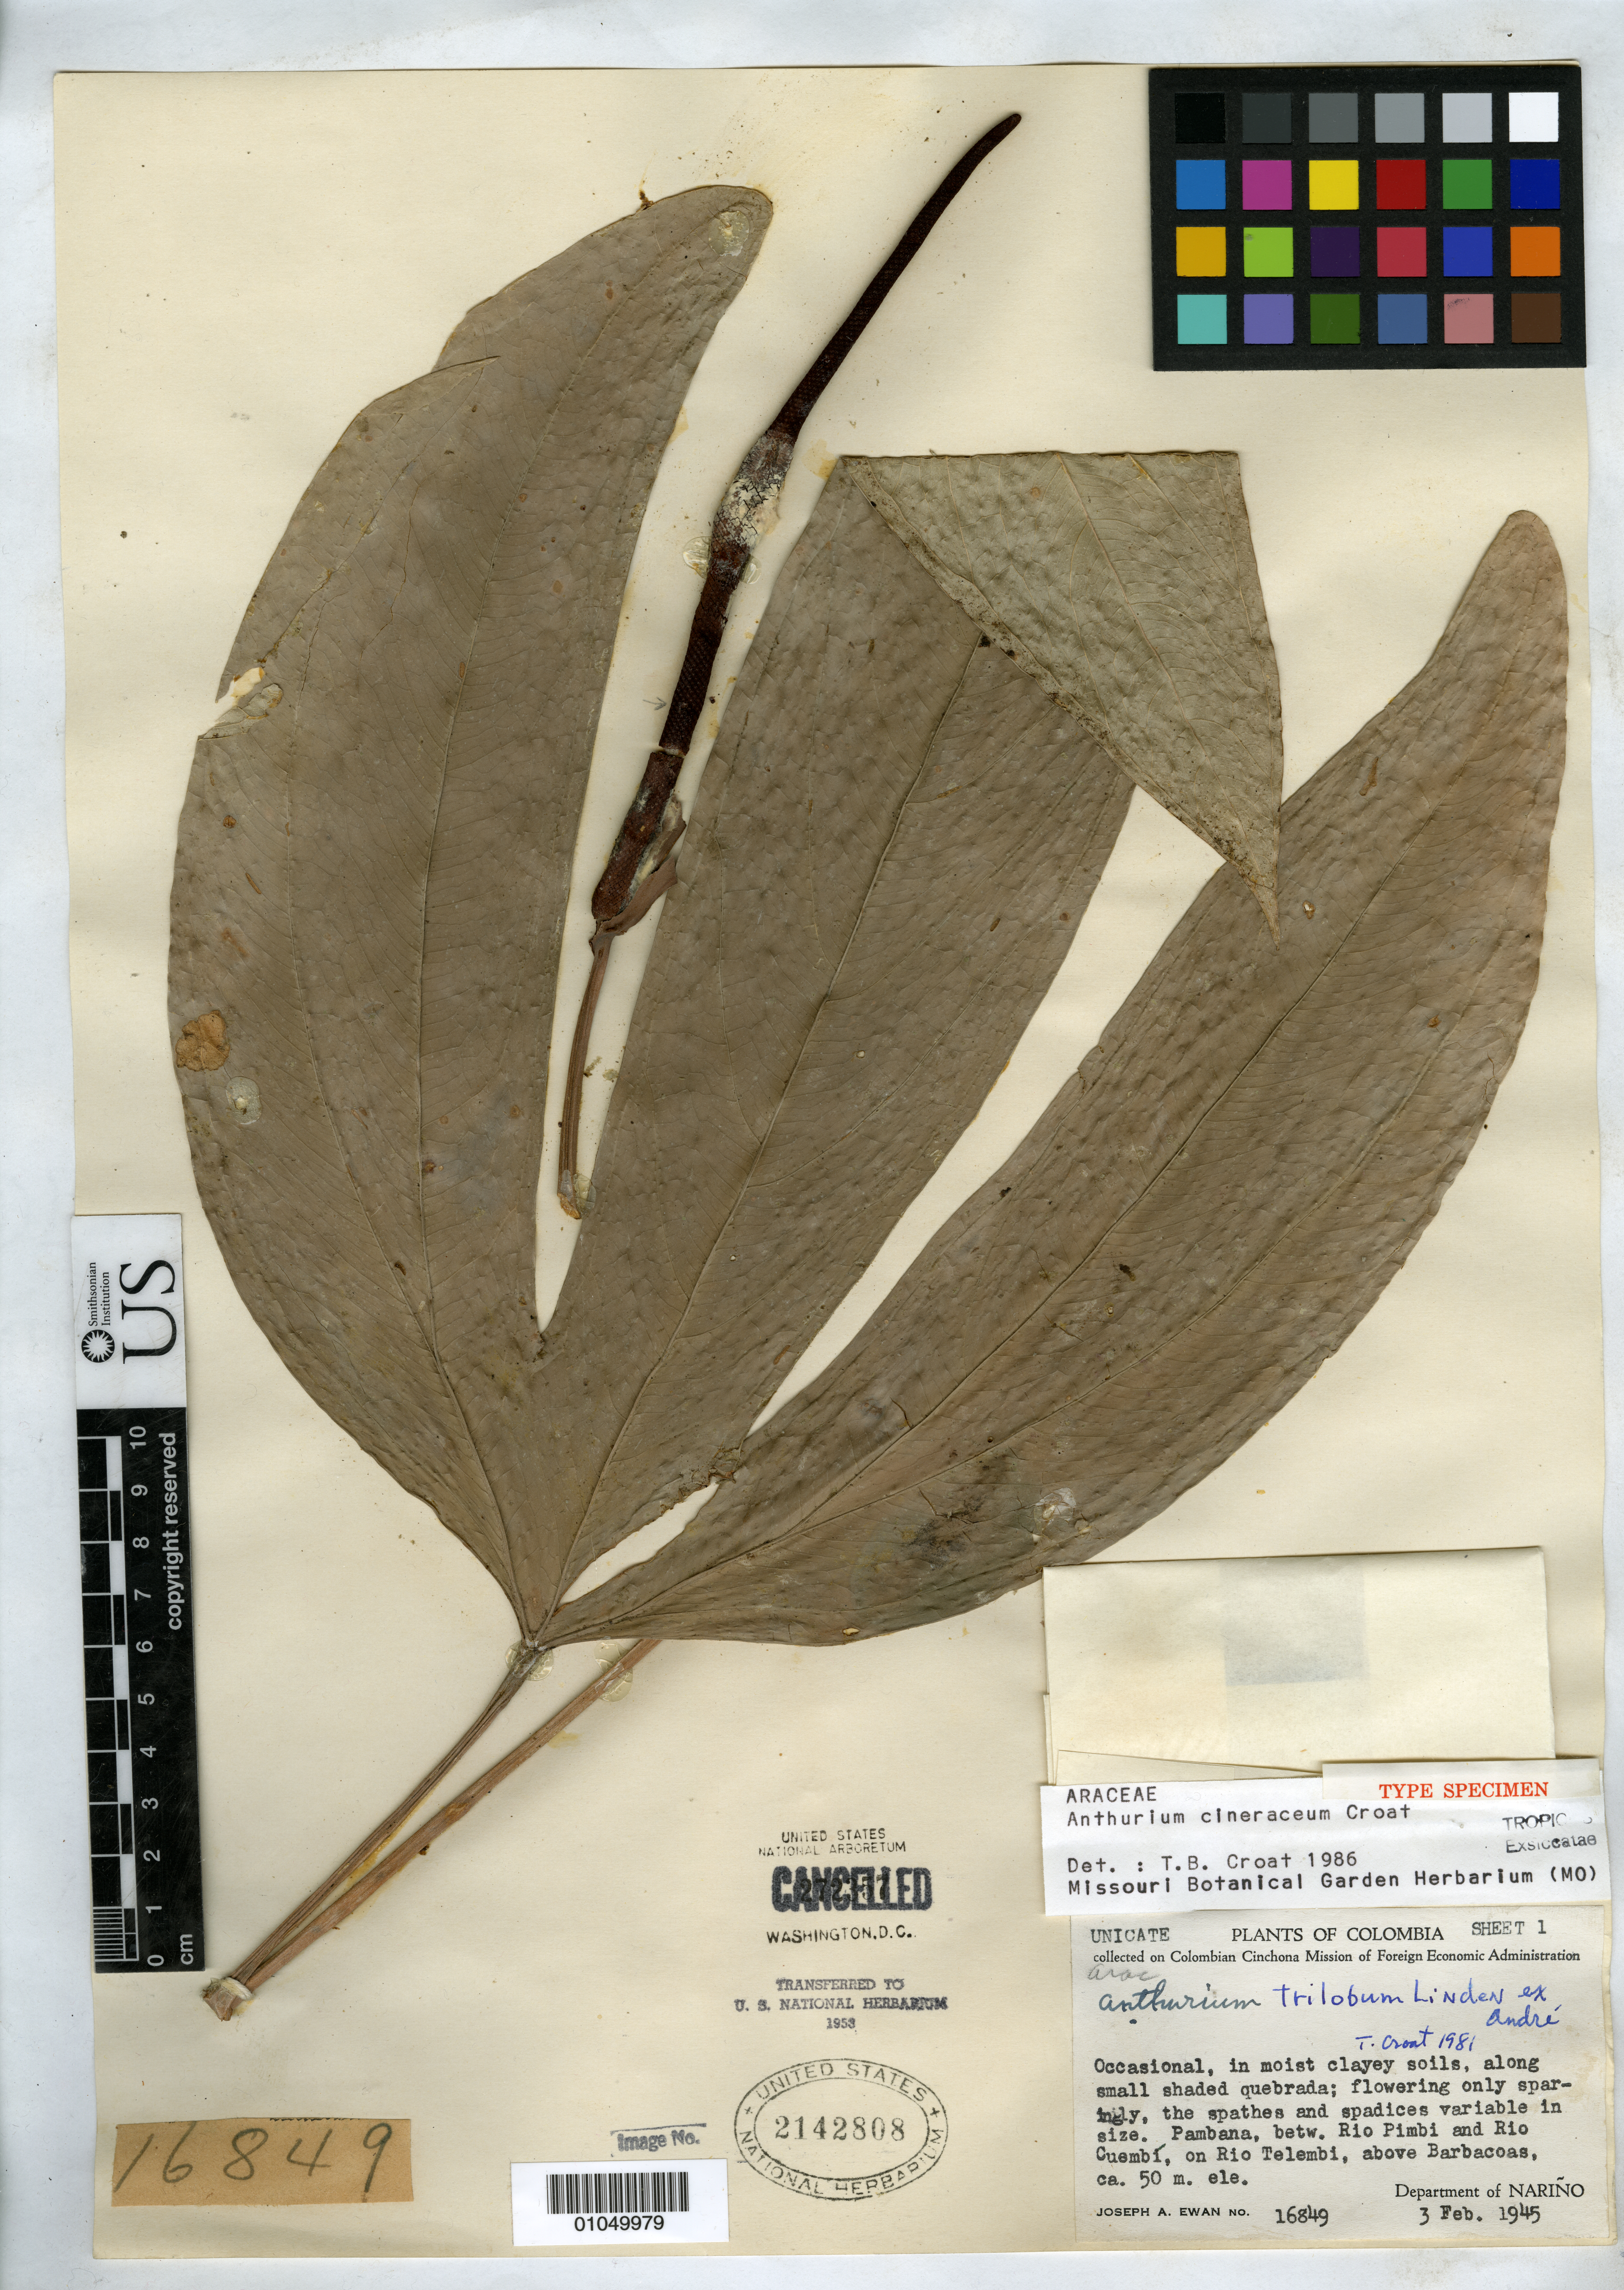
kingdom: Plantae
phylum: Tracheophyta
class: Liliopsida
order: Alismatales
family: Araceae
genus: Anthurium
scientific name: Anthurium cineraceum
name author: Croat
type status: Holotype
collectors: J. A. Ewan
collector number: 16849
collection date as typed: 03 Feb 1945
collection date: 1945-02-03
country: Colombia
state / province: Nariño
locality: Pambana, betw. Rio Pimbi and Rio Cuembí, on Rio Telembi, above Barbacoas, Department of Nariño.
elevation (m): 50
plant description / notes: Currently accepted name as cited by Carlsen, Harvard Pap. Bot. 12: 223 (2007).; "Unicate" of 3 cross-numbered sheets (sheet 1, sheet 2, sheet 3) all annotated as "type specimen" by Croat but protologue cites (only) USNH 2142808 as the holotype.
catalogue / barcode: US 2142808